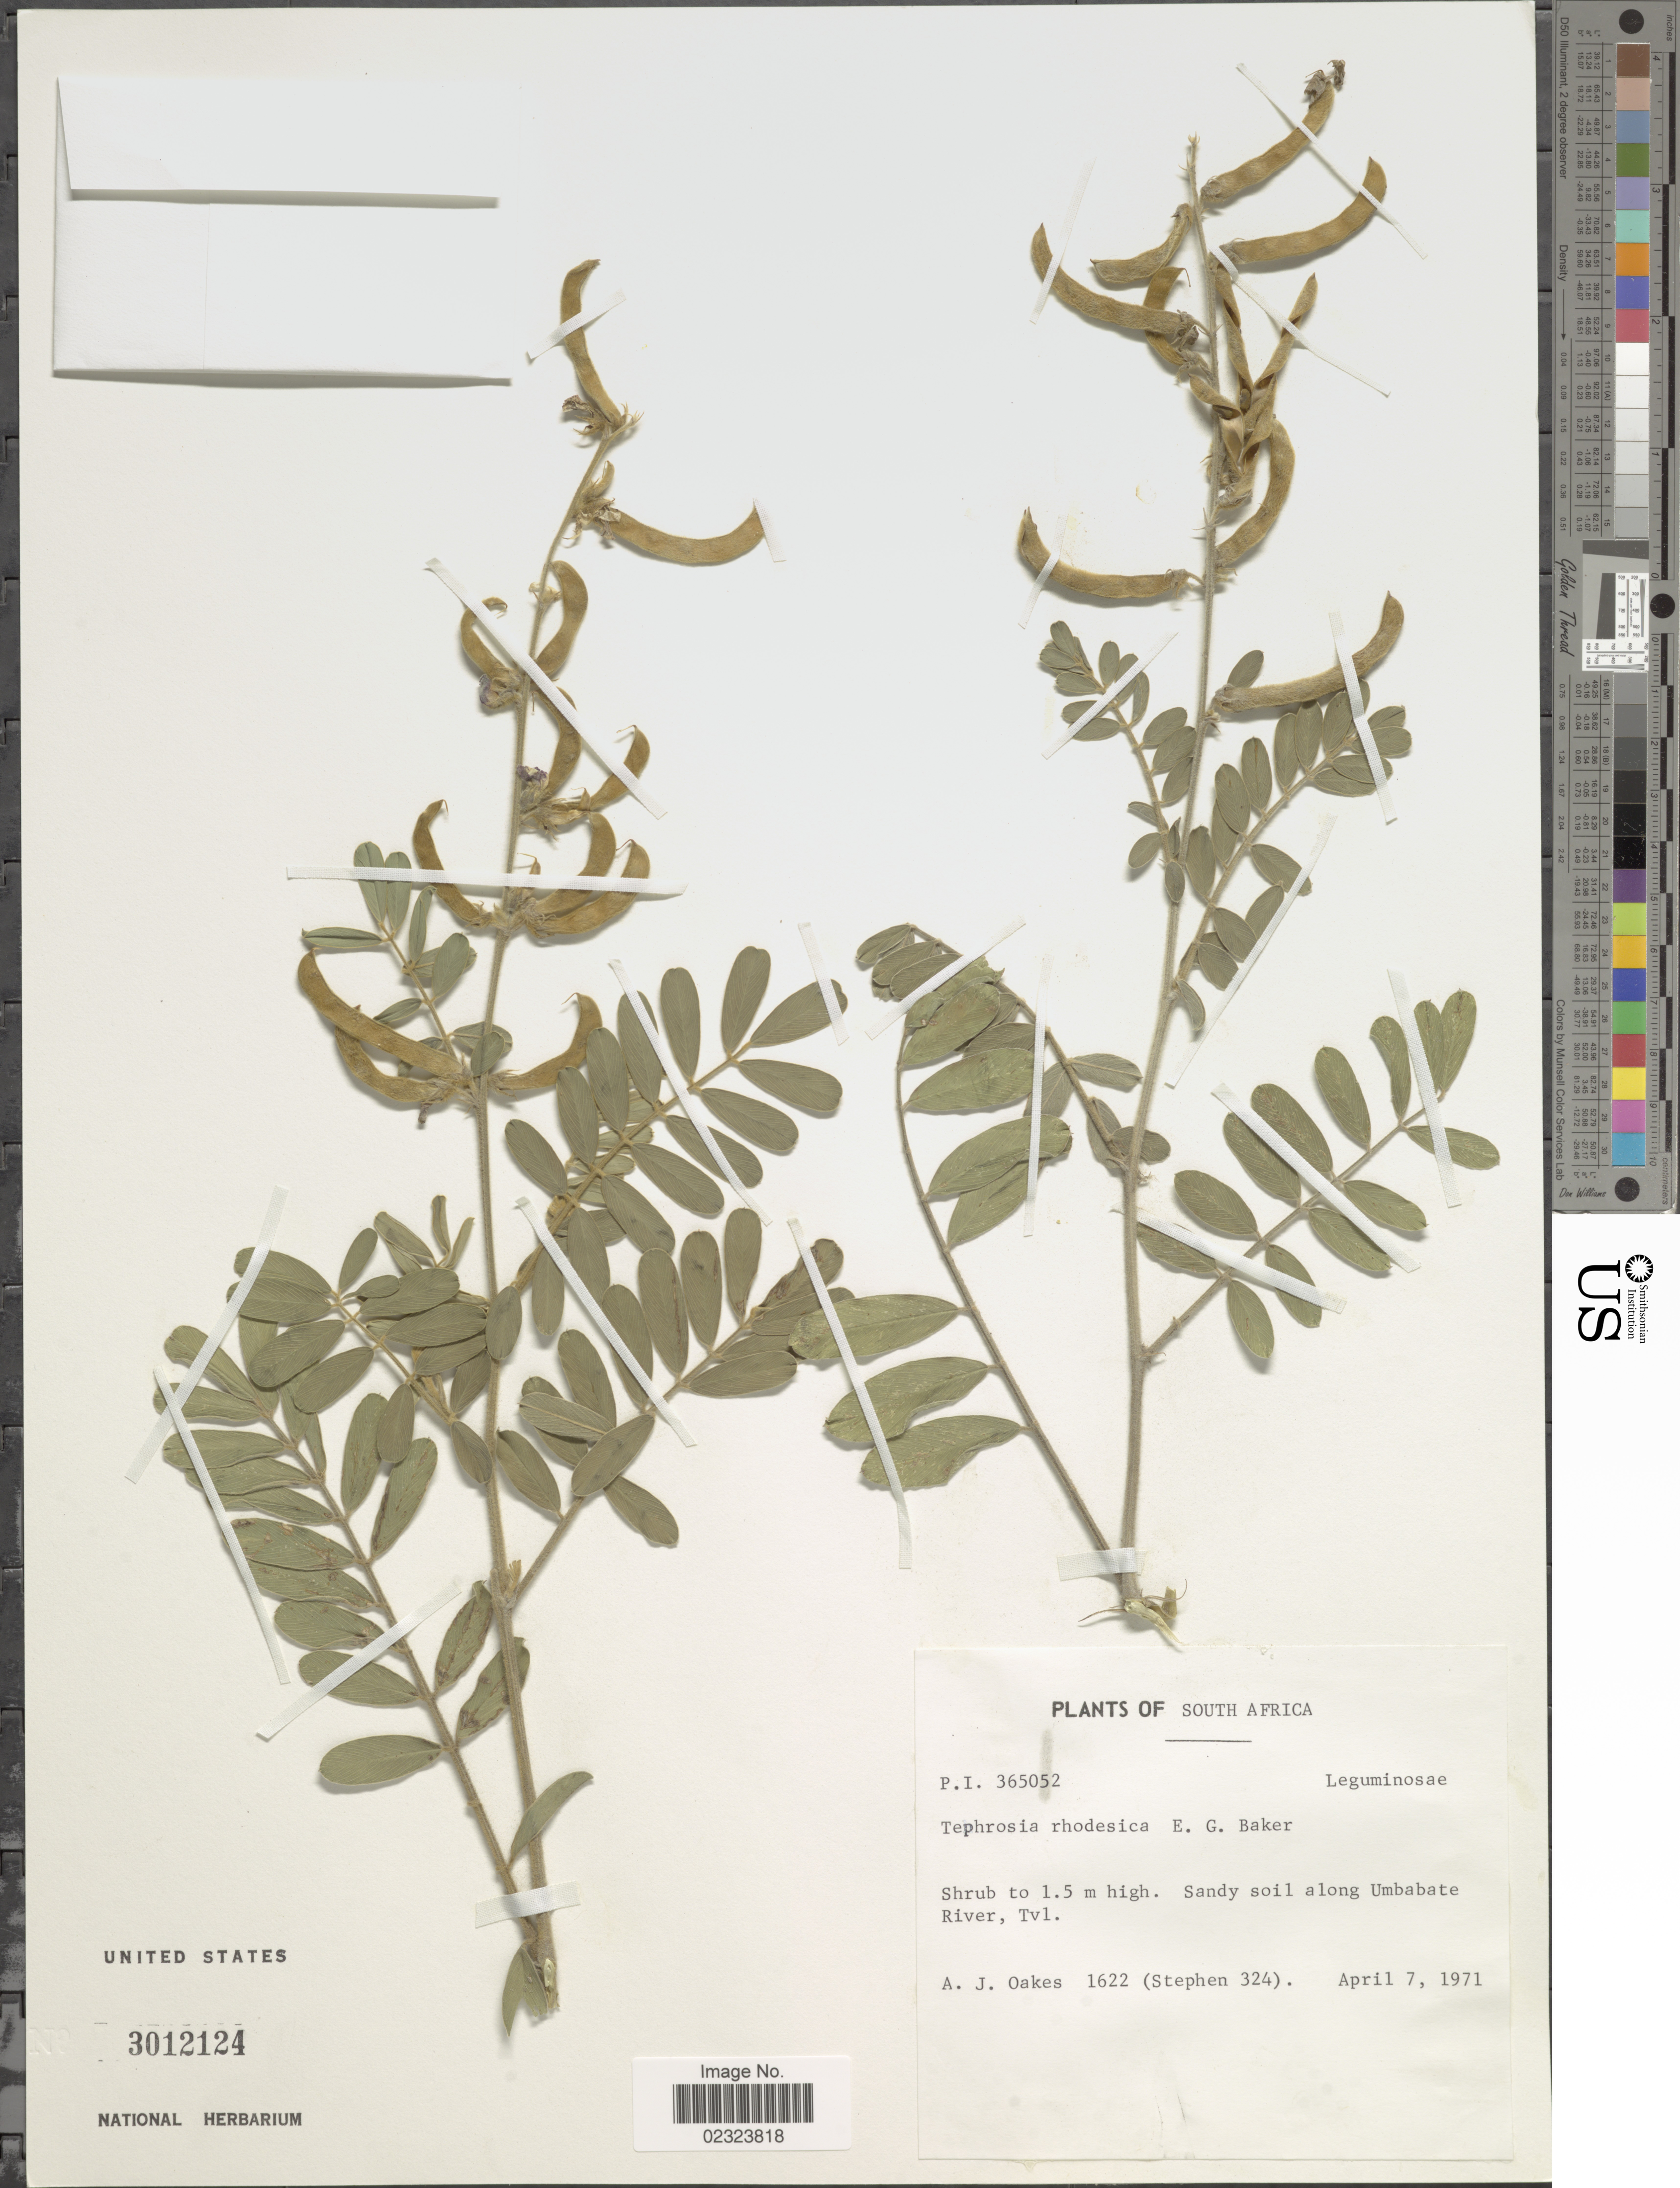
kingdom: Plantae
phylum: Tracheophyta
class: Magnoliopsida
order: Fabales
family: Fabaceae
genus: Tephrosia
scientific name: Tephrosia rhodesica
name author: Baker f.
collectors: A. Oakes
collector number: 1622 (Stephen 324)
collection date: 1971-04-07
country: South Africa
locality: Along Umbabate river, Tvl.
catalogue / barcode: US 3012124